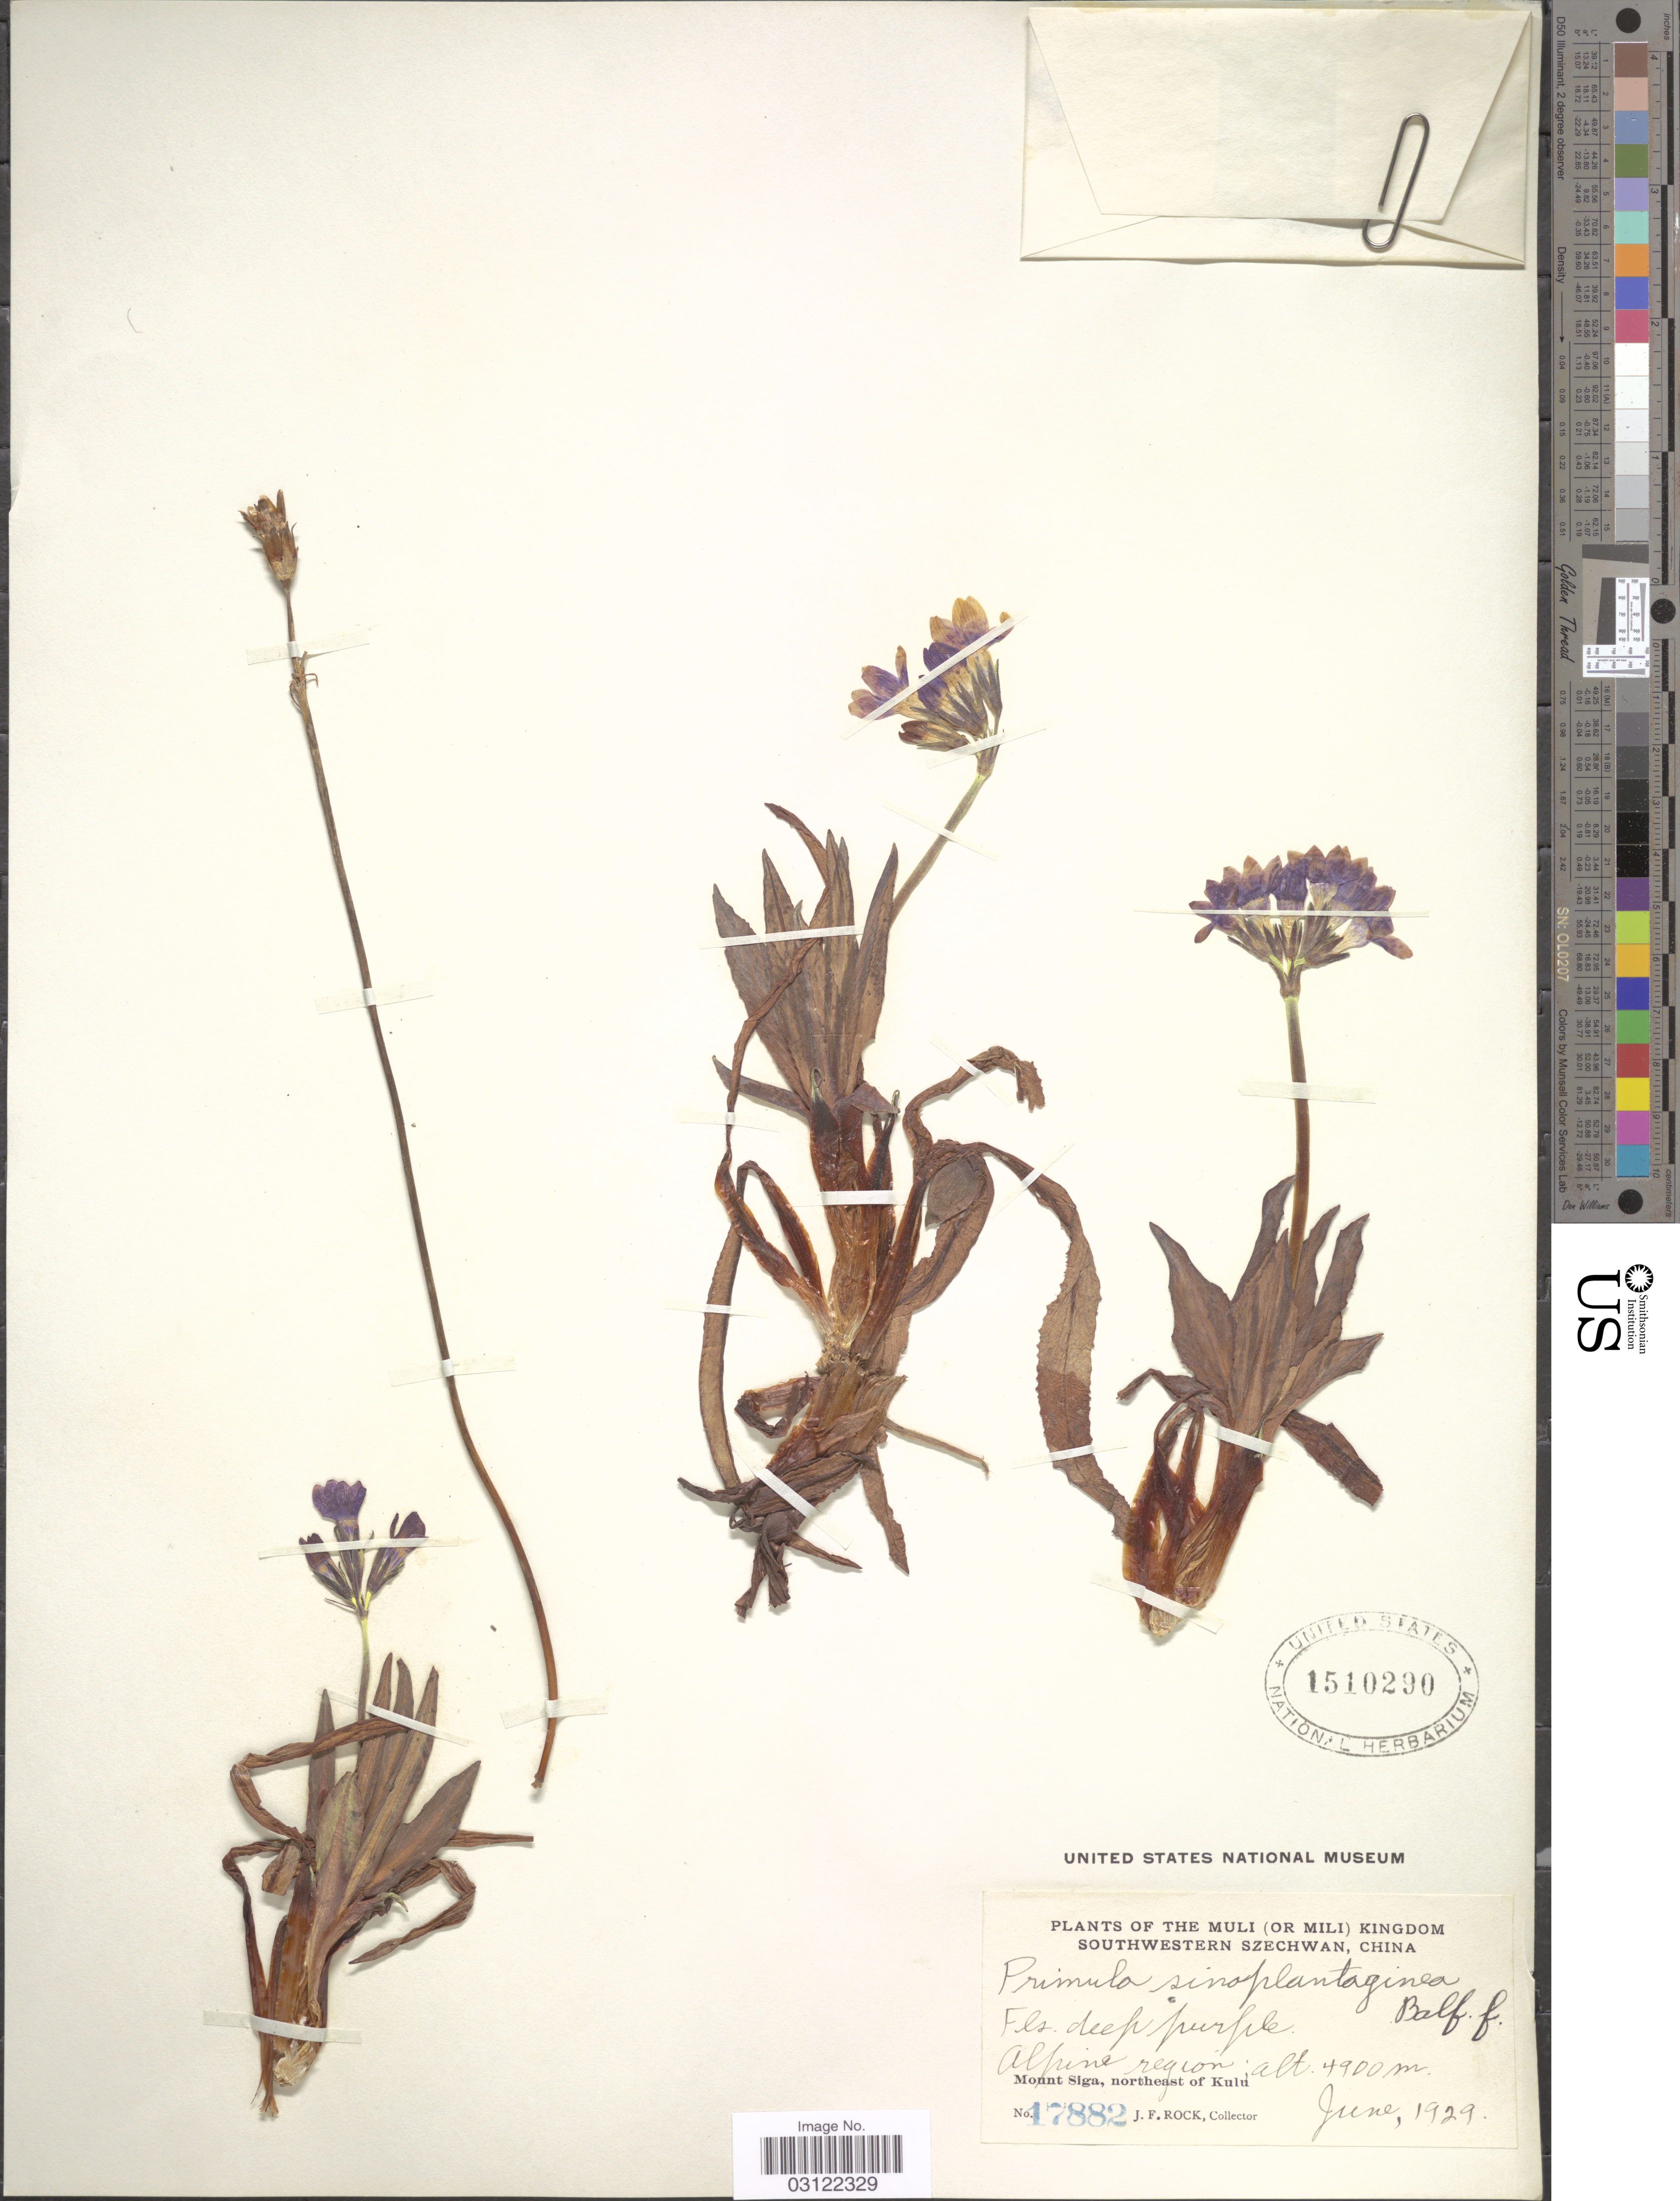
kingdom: Plantae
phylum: Tracheophyta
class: Magnoliopsida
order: Ericales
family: Primulaceae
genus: Primula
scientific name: Primula sinoplantaginea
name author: Balf. f.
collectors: J. Rock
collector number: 17882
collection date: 1929-06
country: China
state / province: Sichuan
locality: The Muli (or Mili) Kingdom. Southwestern Szechwan. Mount Siga, northeast of Kulu.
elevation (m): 4900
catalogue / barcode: US 1510290